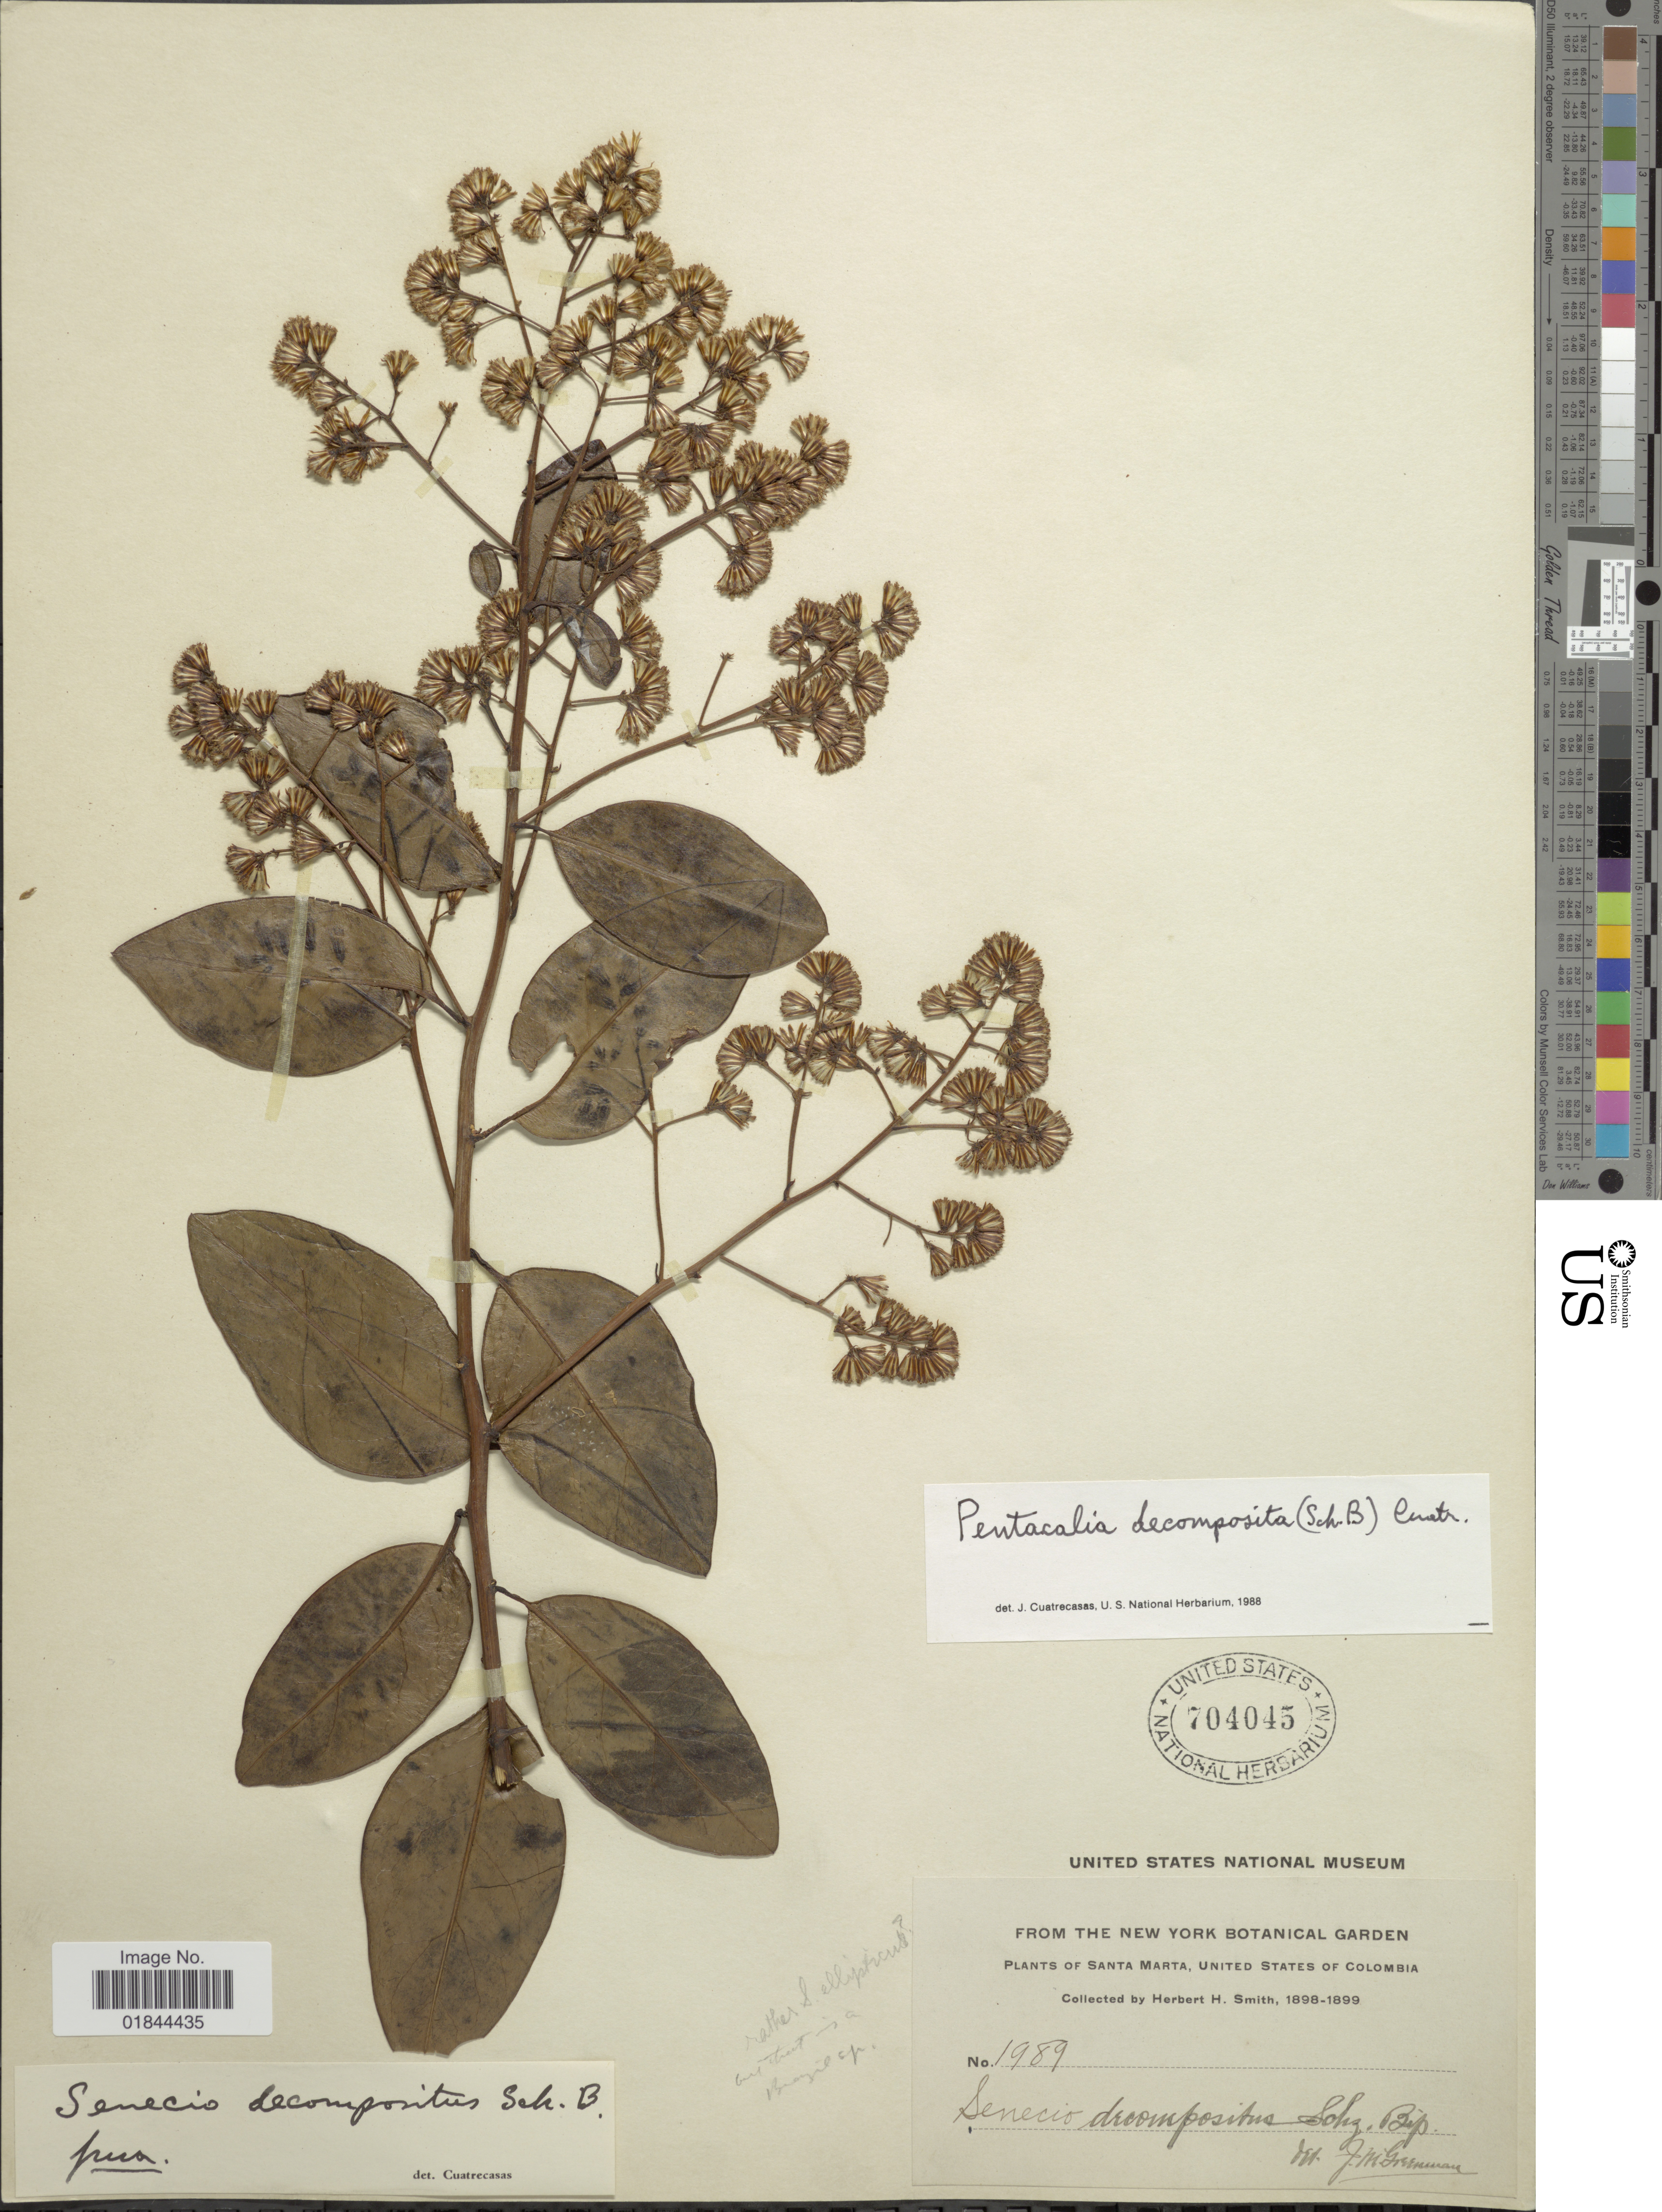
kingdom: Plantae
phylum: Tracheophyta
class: Magnoliopsida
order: Asterales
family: Asteraceae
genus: Pentacalia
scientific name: Pentacalia decomposita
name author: (Sch. Bip. ex Hieron.) Cuatrec.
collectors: Herbert H. Smith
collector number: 1989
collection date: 1898/1899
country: Colombia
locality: Santa Marta, United States of Columbia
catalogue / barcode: US 704045